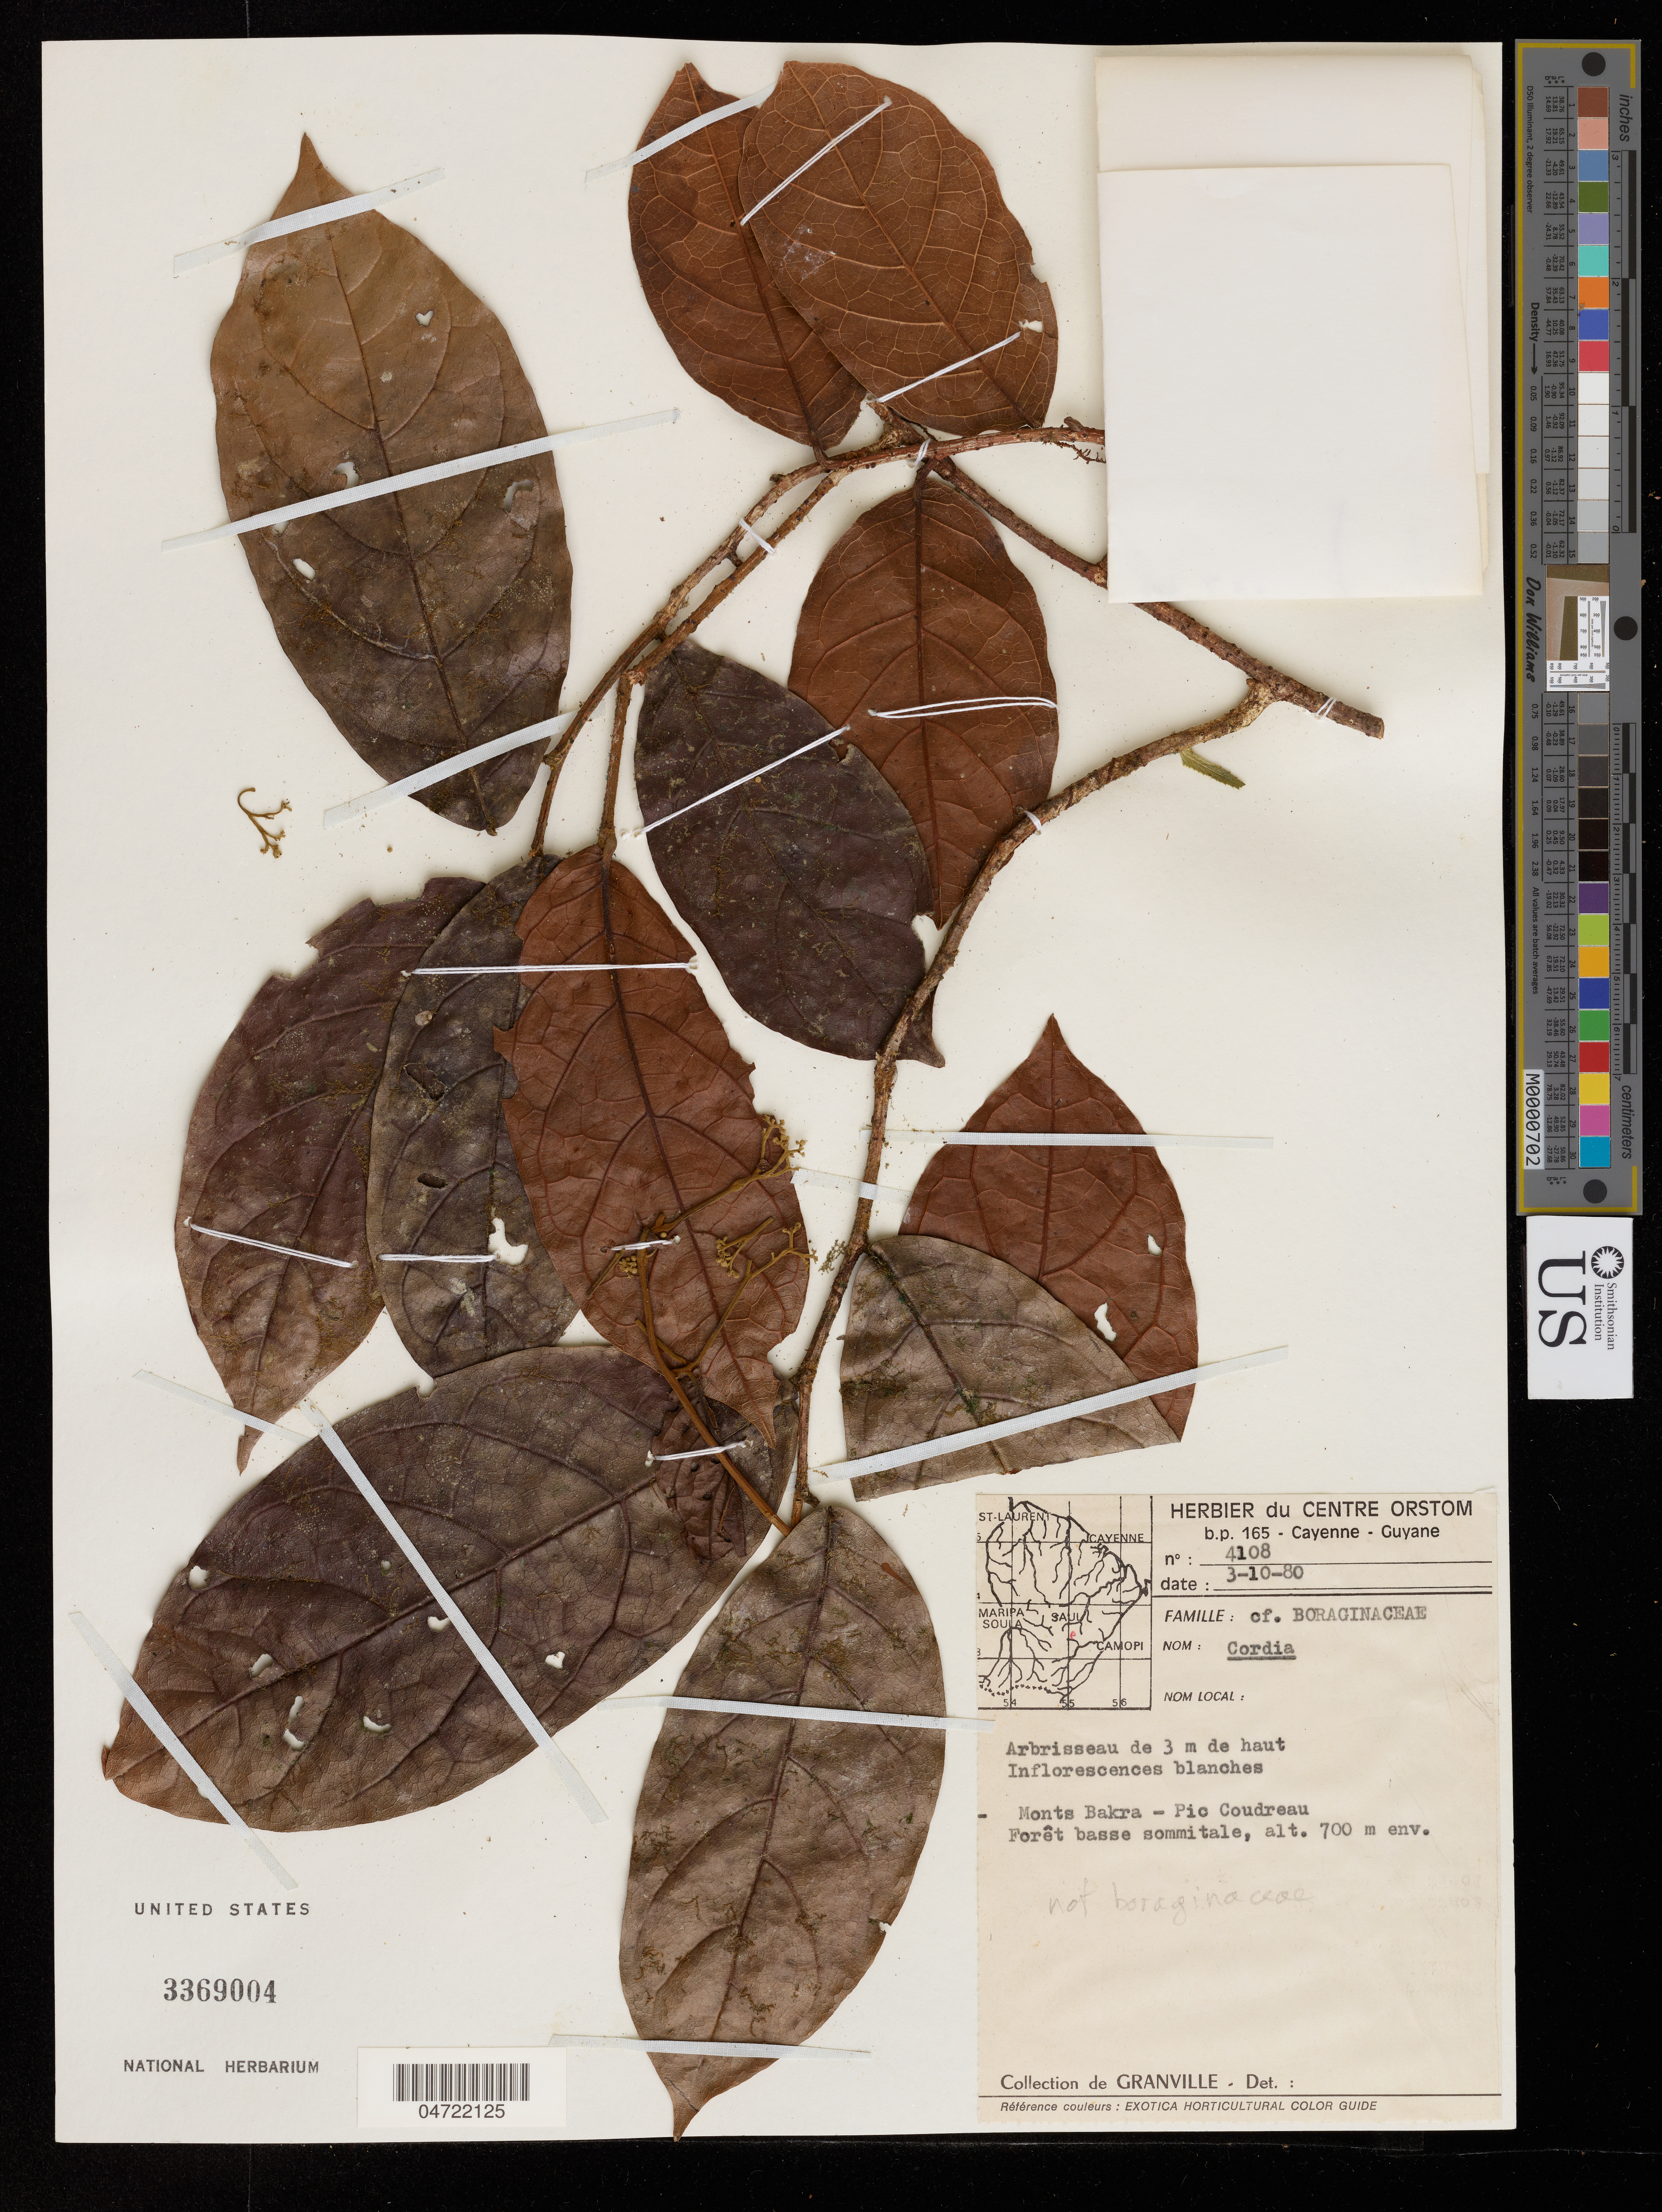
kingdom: Plantae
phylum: Tracheophyta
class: Magnoliopsida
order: Malpighiales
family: Dichapetalaceae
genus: Dichapetalum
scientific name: Dichapetalum pedunculatum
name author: (DC.) Baill.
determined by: Prance, G. T.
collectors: J.-J. de Granville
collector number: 4108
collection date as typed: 3-Oct-80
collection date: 1980-10-03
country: French Guiana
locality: Monts Bakra, Pic Coudreau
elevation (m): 700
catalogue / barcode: US 3369004